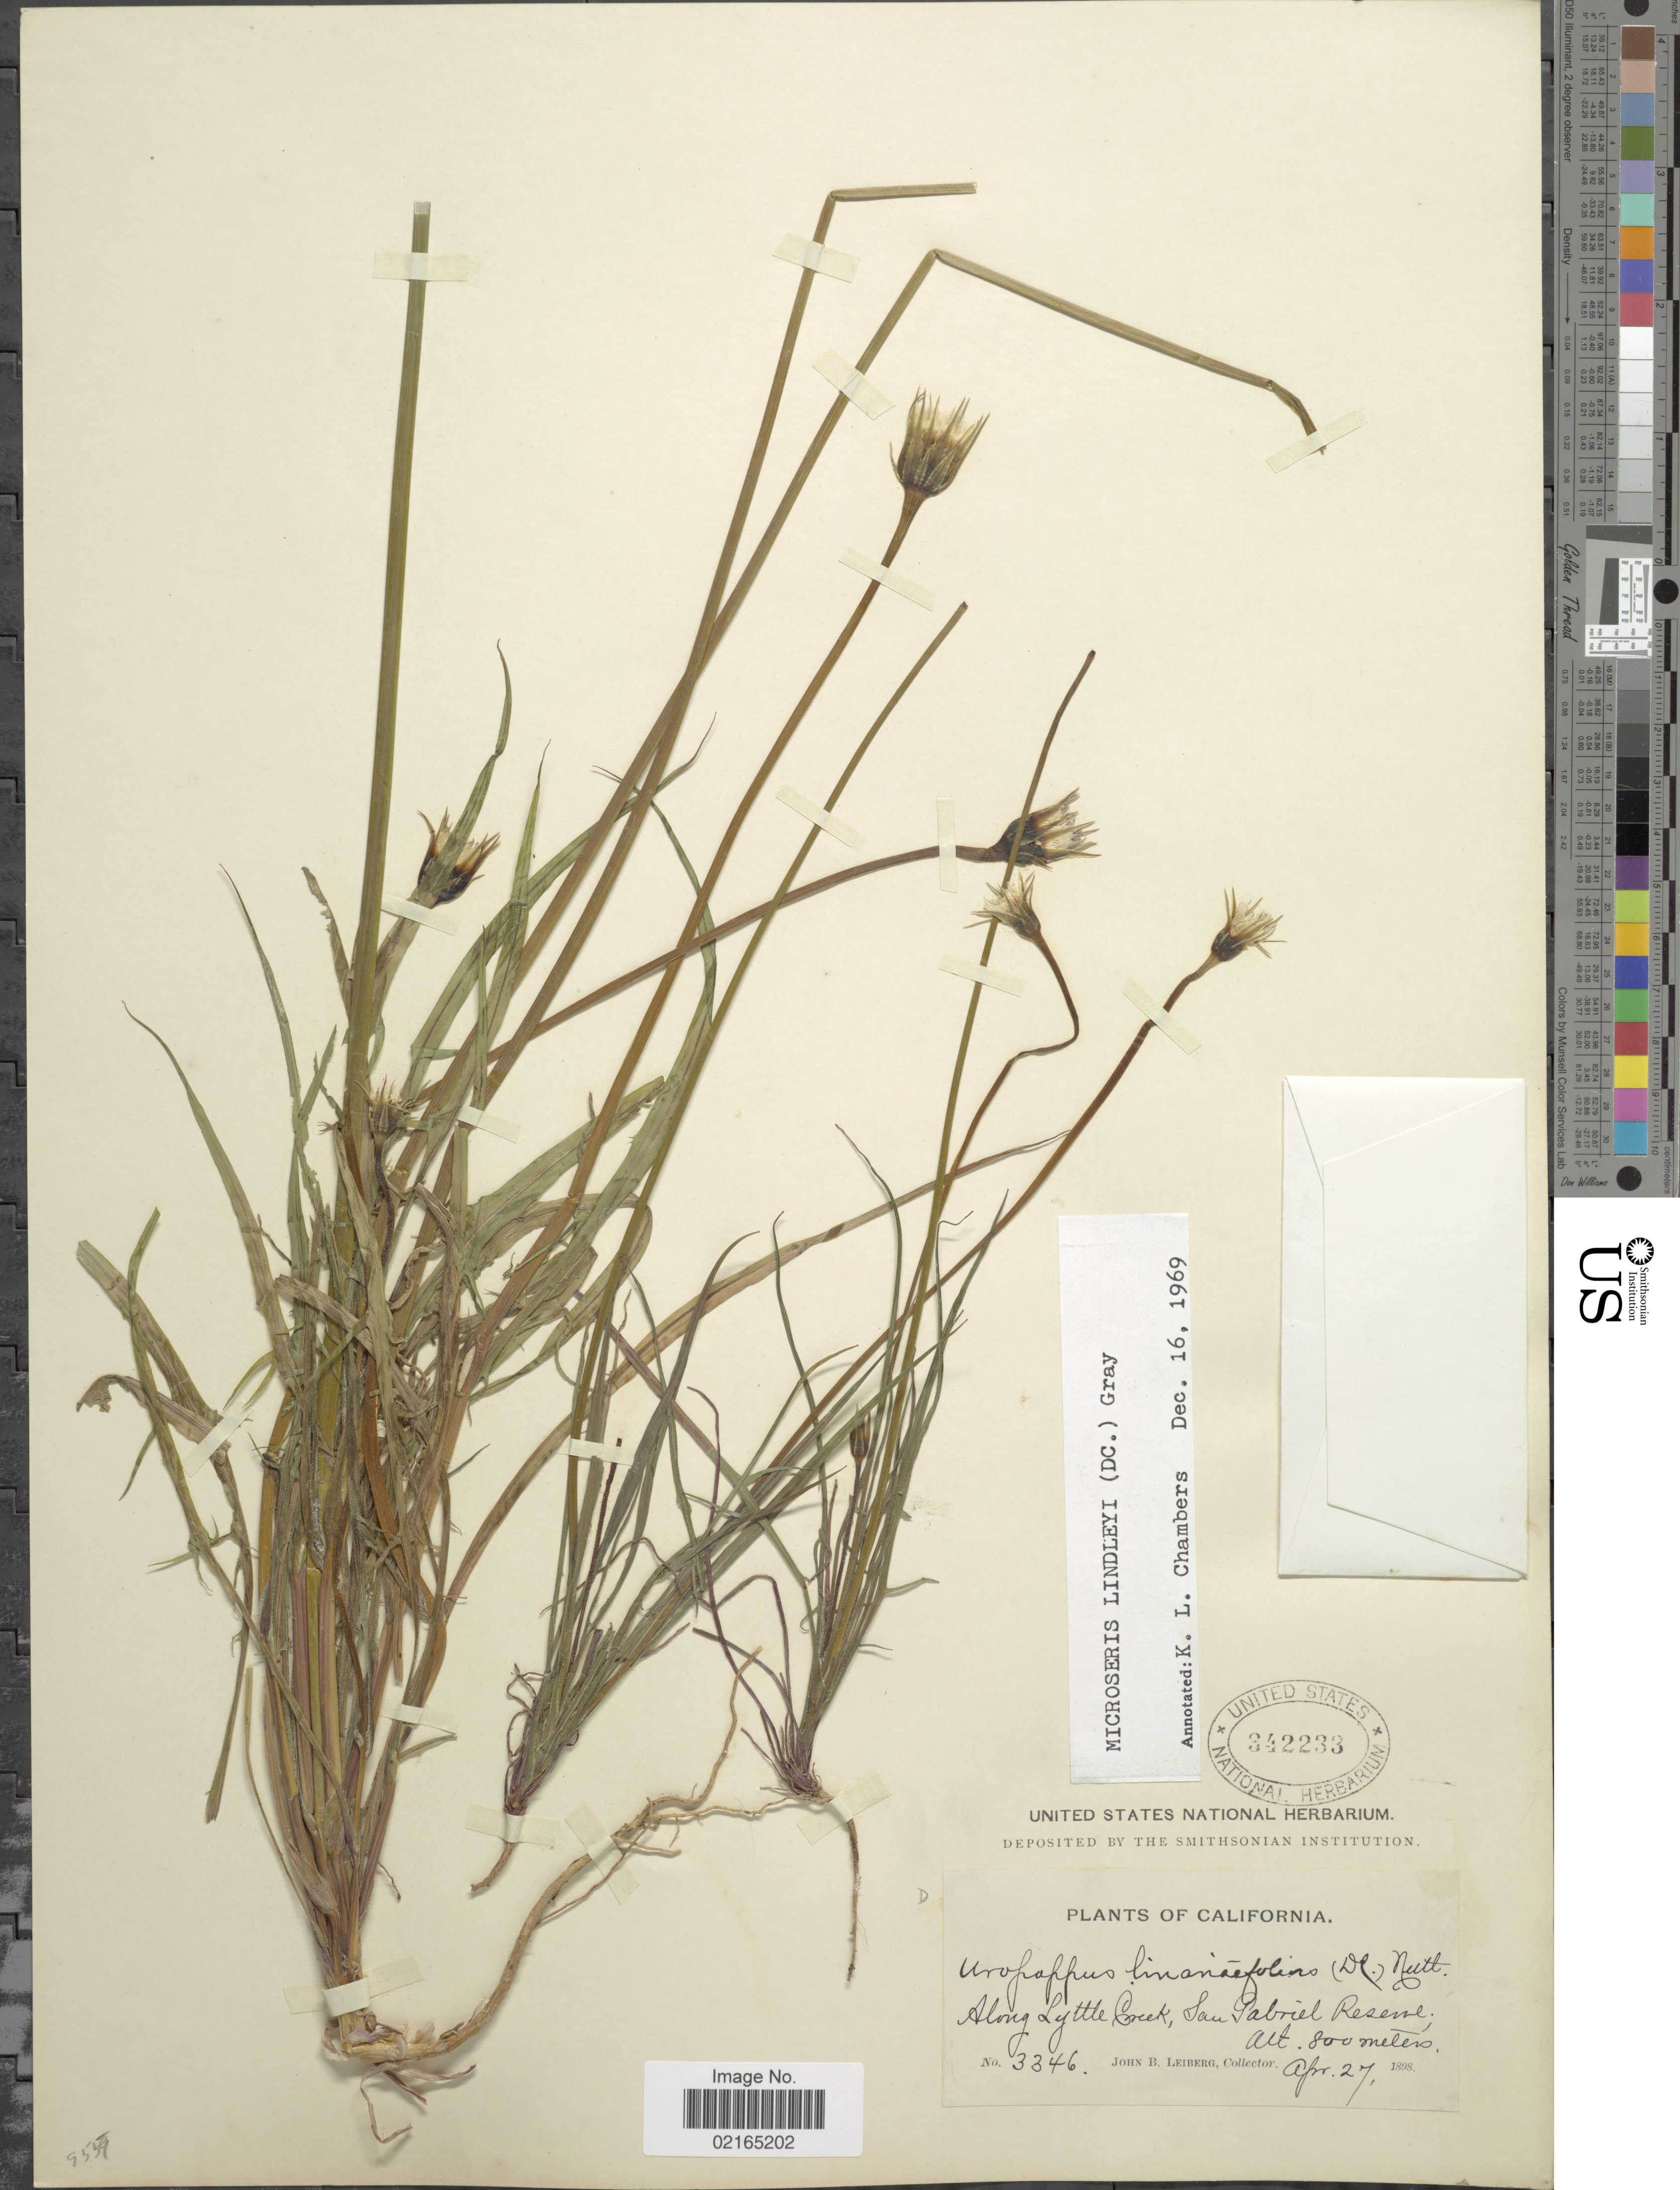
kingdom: Plantae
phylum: Tracheophyta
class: Magnoliopsida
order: Asterales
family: Asteraceae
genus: Uropappus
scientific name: Uropappus lindleyi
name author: (DC.) Nutt.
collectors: J. B. Leiberg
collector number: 3346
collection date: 1898-04-27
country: United States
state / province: California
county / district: Los Angeles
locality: Along Lyttle Creek, San Gabriel Reserve.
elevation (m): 800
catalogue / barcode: US 342233